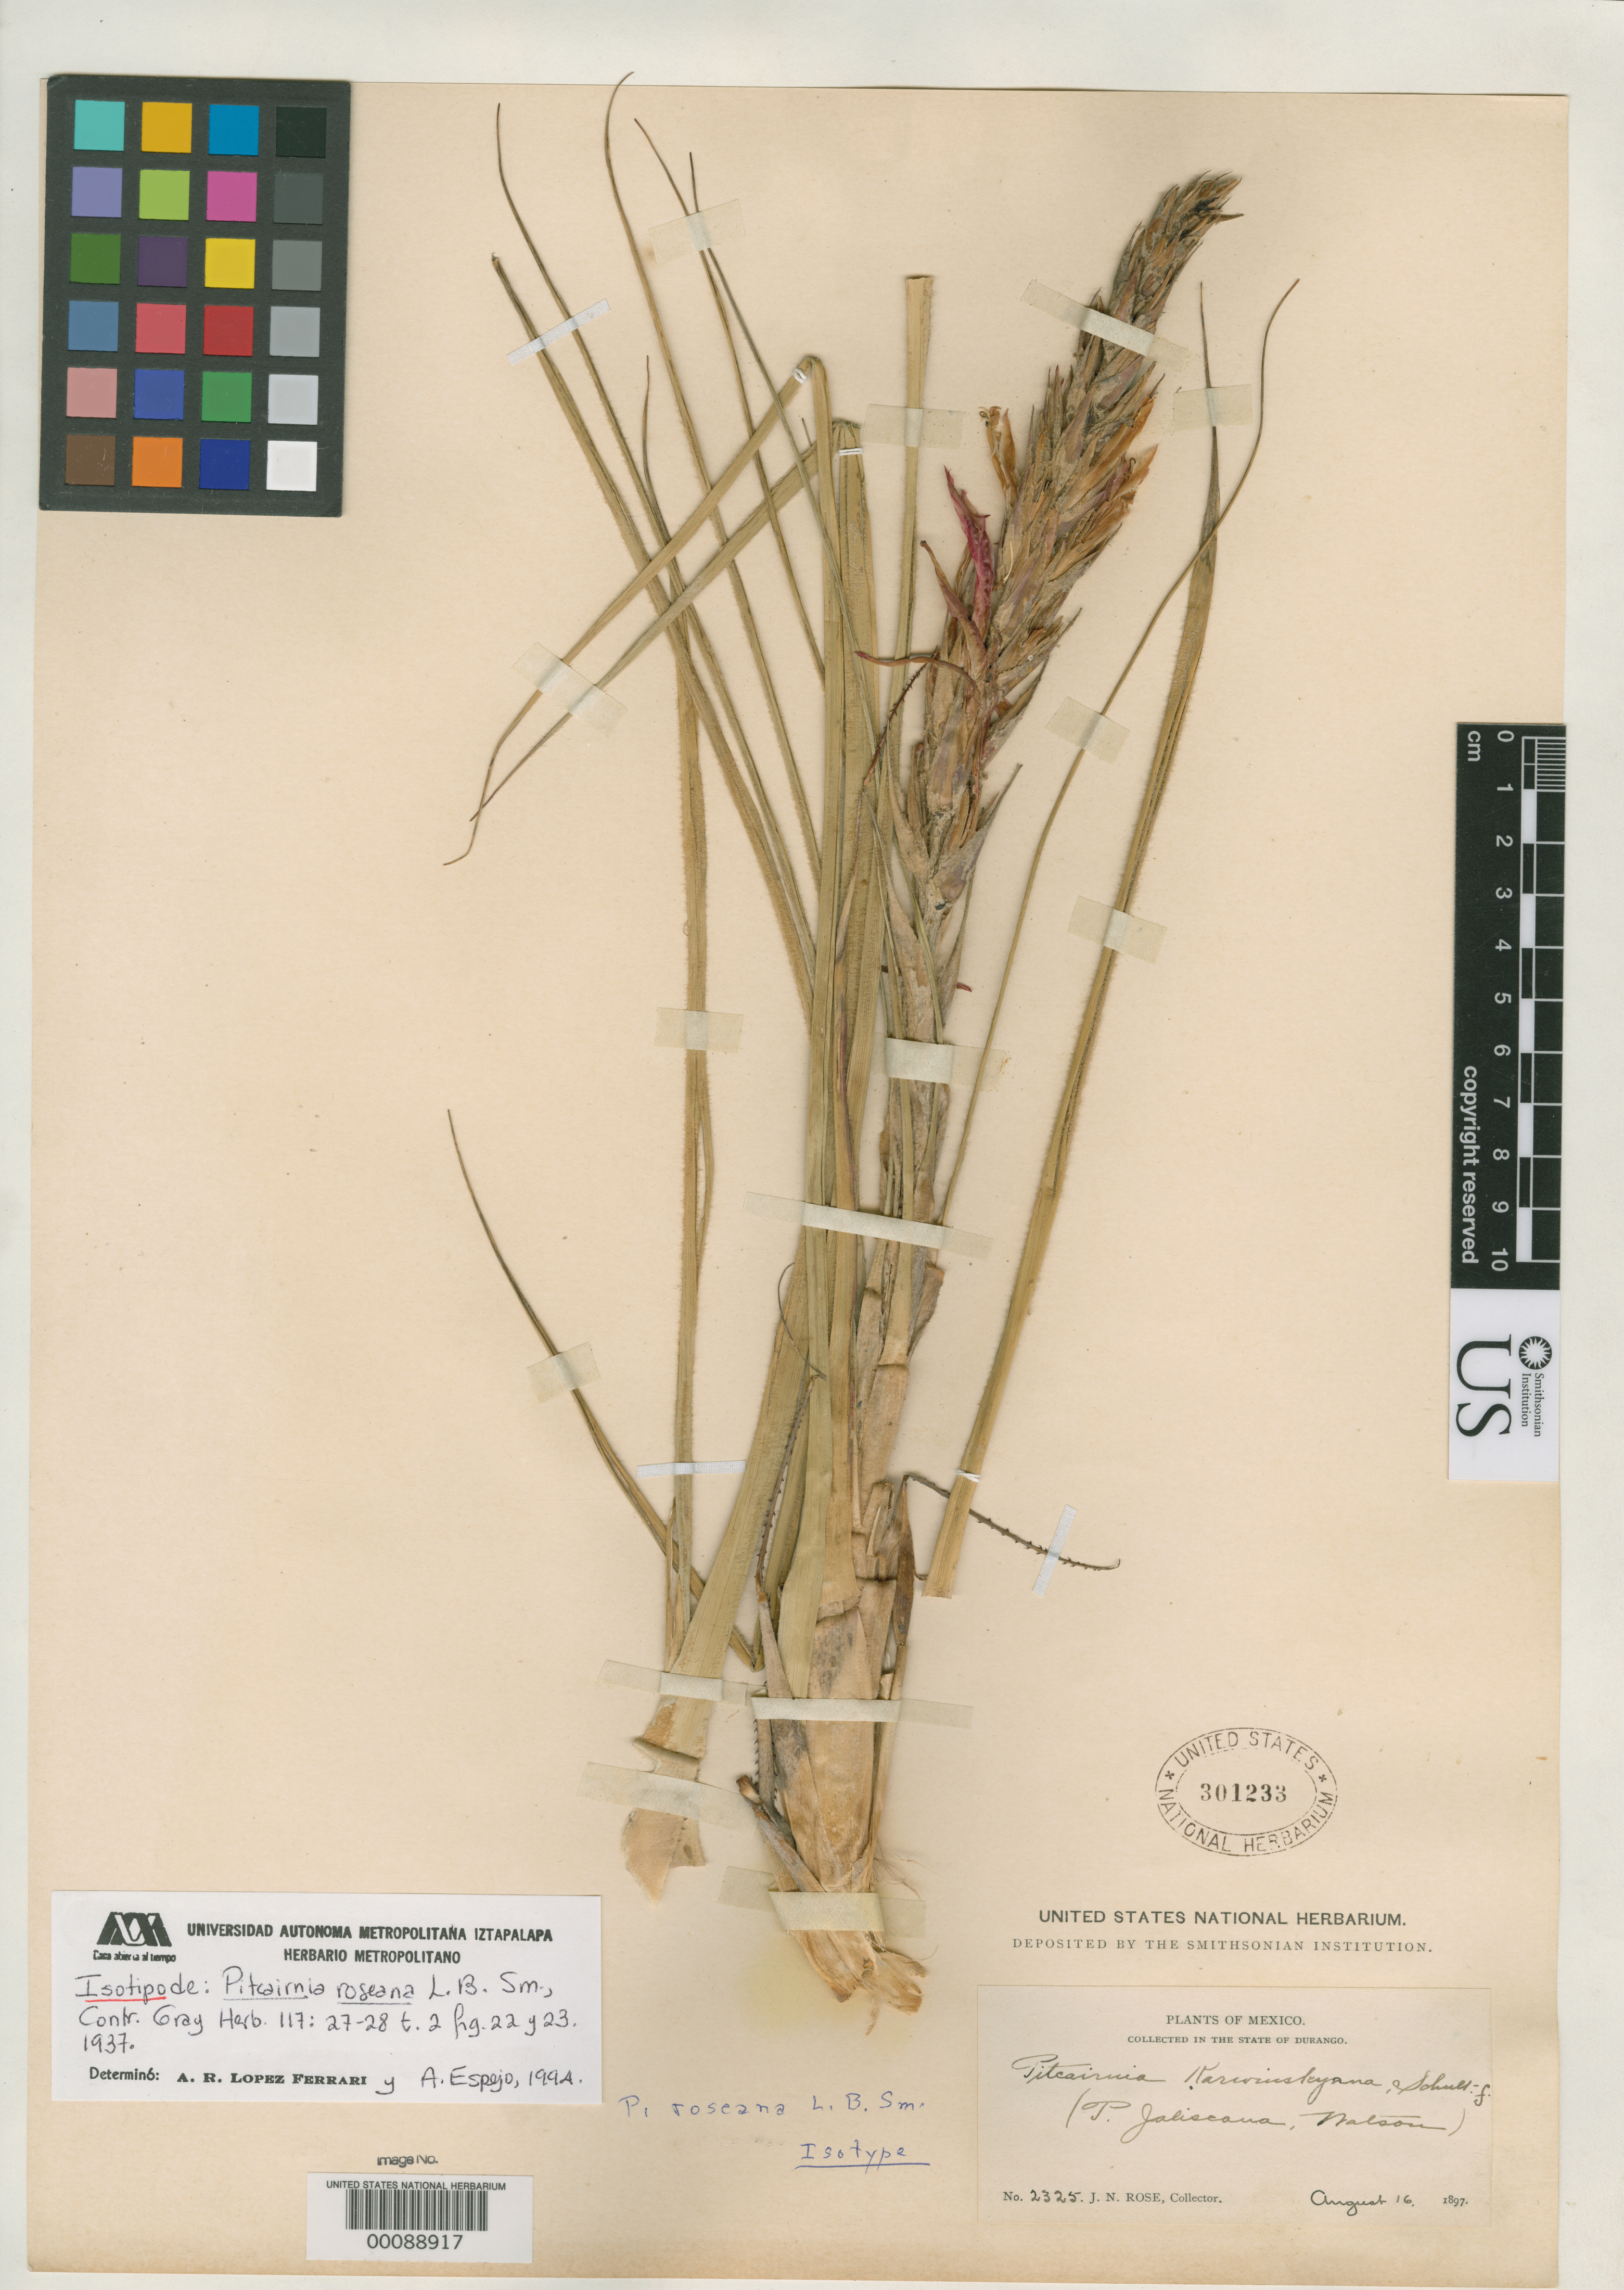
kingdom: Plantae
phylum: Tracheophyta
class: Liliopsida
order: Poales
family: Bromeliaceae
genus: Pitcairnia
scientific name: Pitcairnia roseana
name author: L.B. Sm.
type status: Isotype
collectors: J. N. Rose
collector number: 2325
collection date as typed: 16 Aug 1897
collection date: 1897-08-16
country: Mexico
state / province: Durango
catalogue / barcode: US 301233